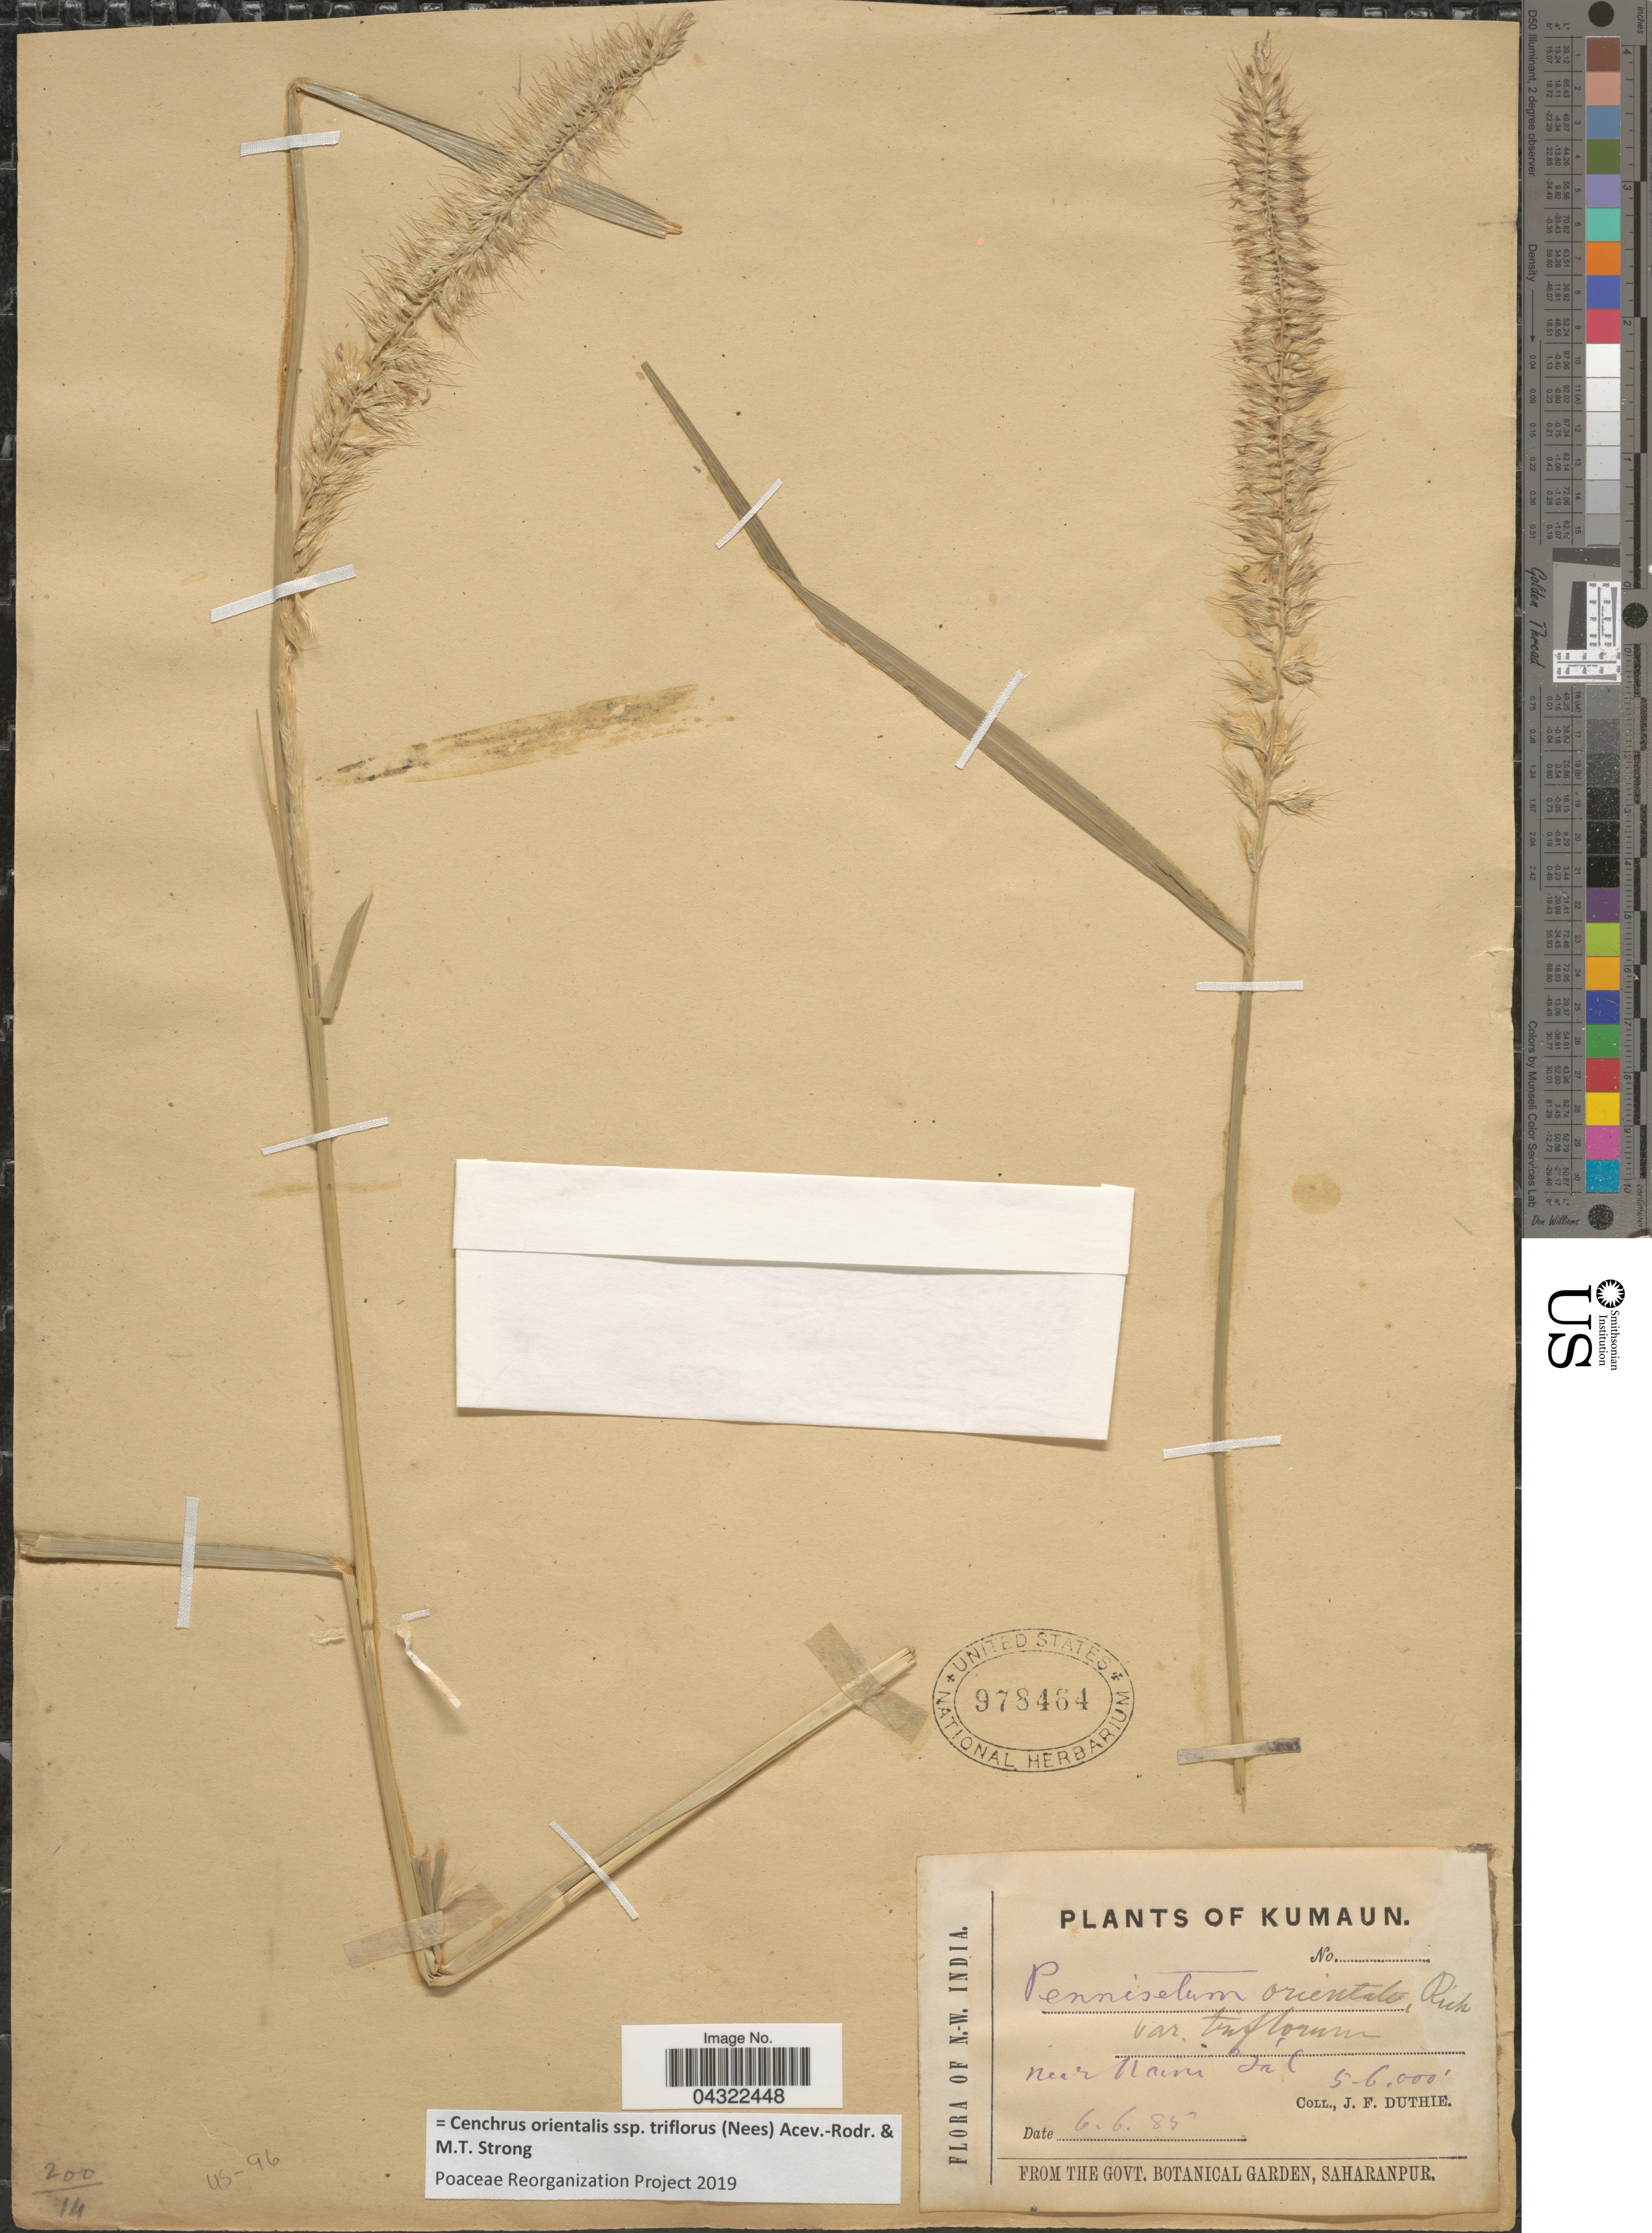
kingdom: Plantae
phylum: Tracheophyta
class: Liliopsida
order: Poales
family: Poaceae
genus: Cenchrus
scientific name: Cenchrus orientalis subsp. triflorus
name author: (Nees) Acev.-Rodr. & M.T. Strong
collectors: J. F. Duthie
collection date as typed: Transcribed d/m/y: 6/6/85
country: India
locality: N.W. India. Kumaun. Near Naini Tal.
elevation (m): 1524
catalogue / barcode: US 978464